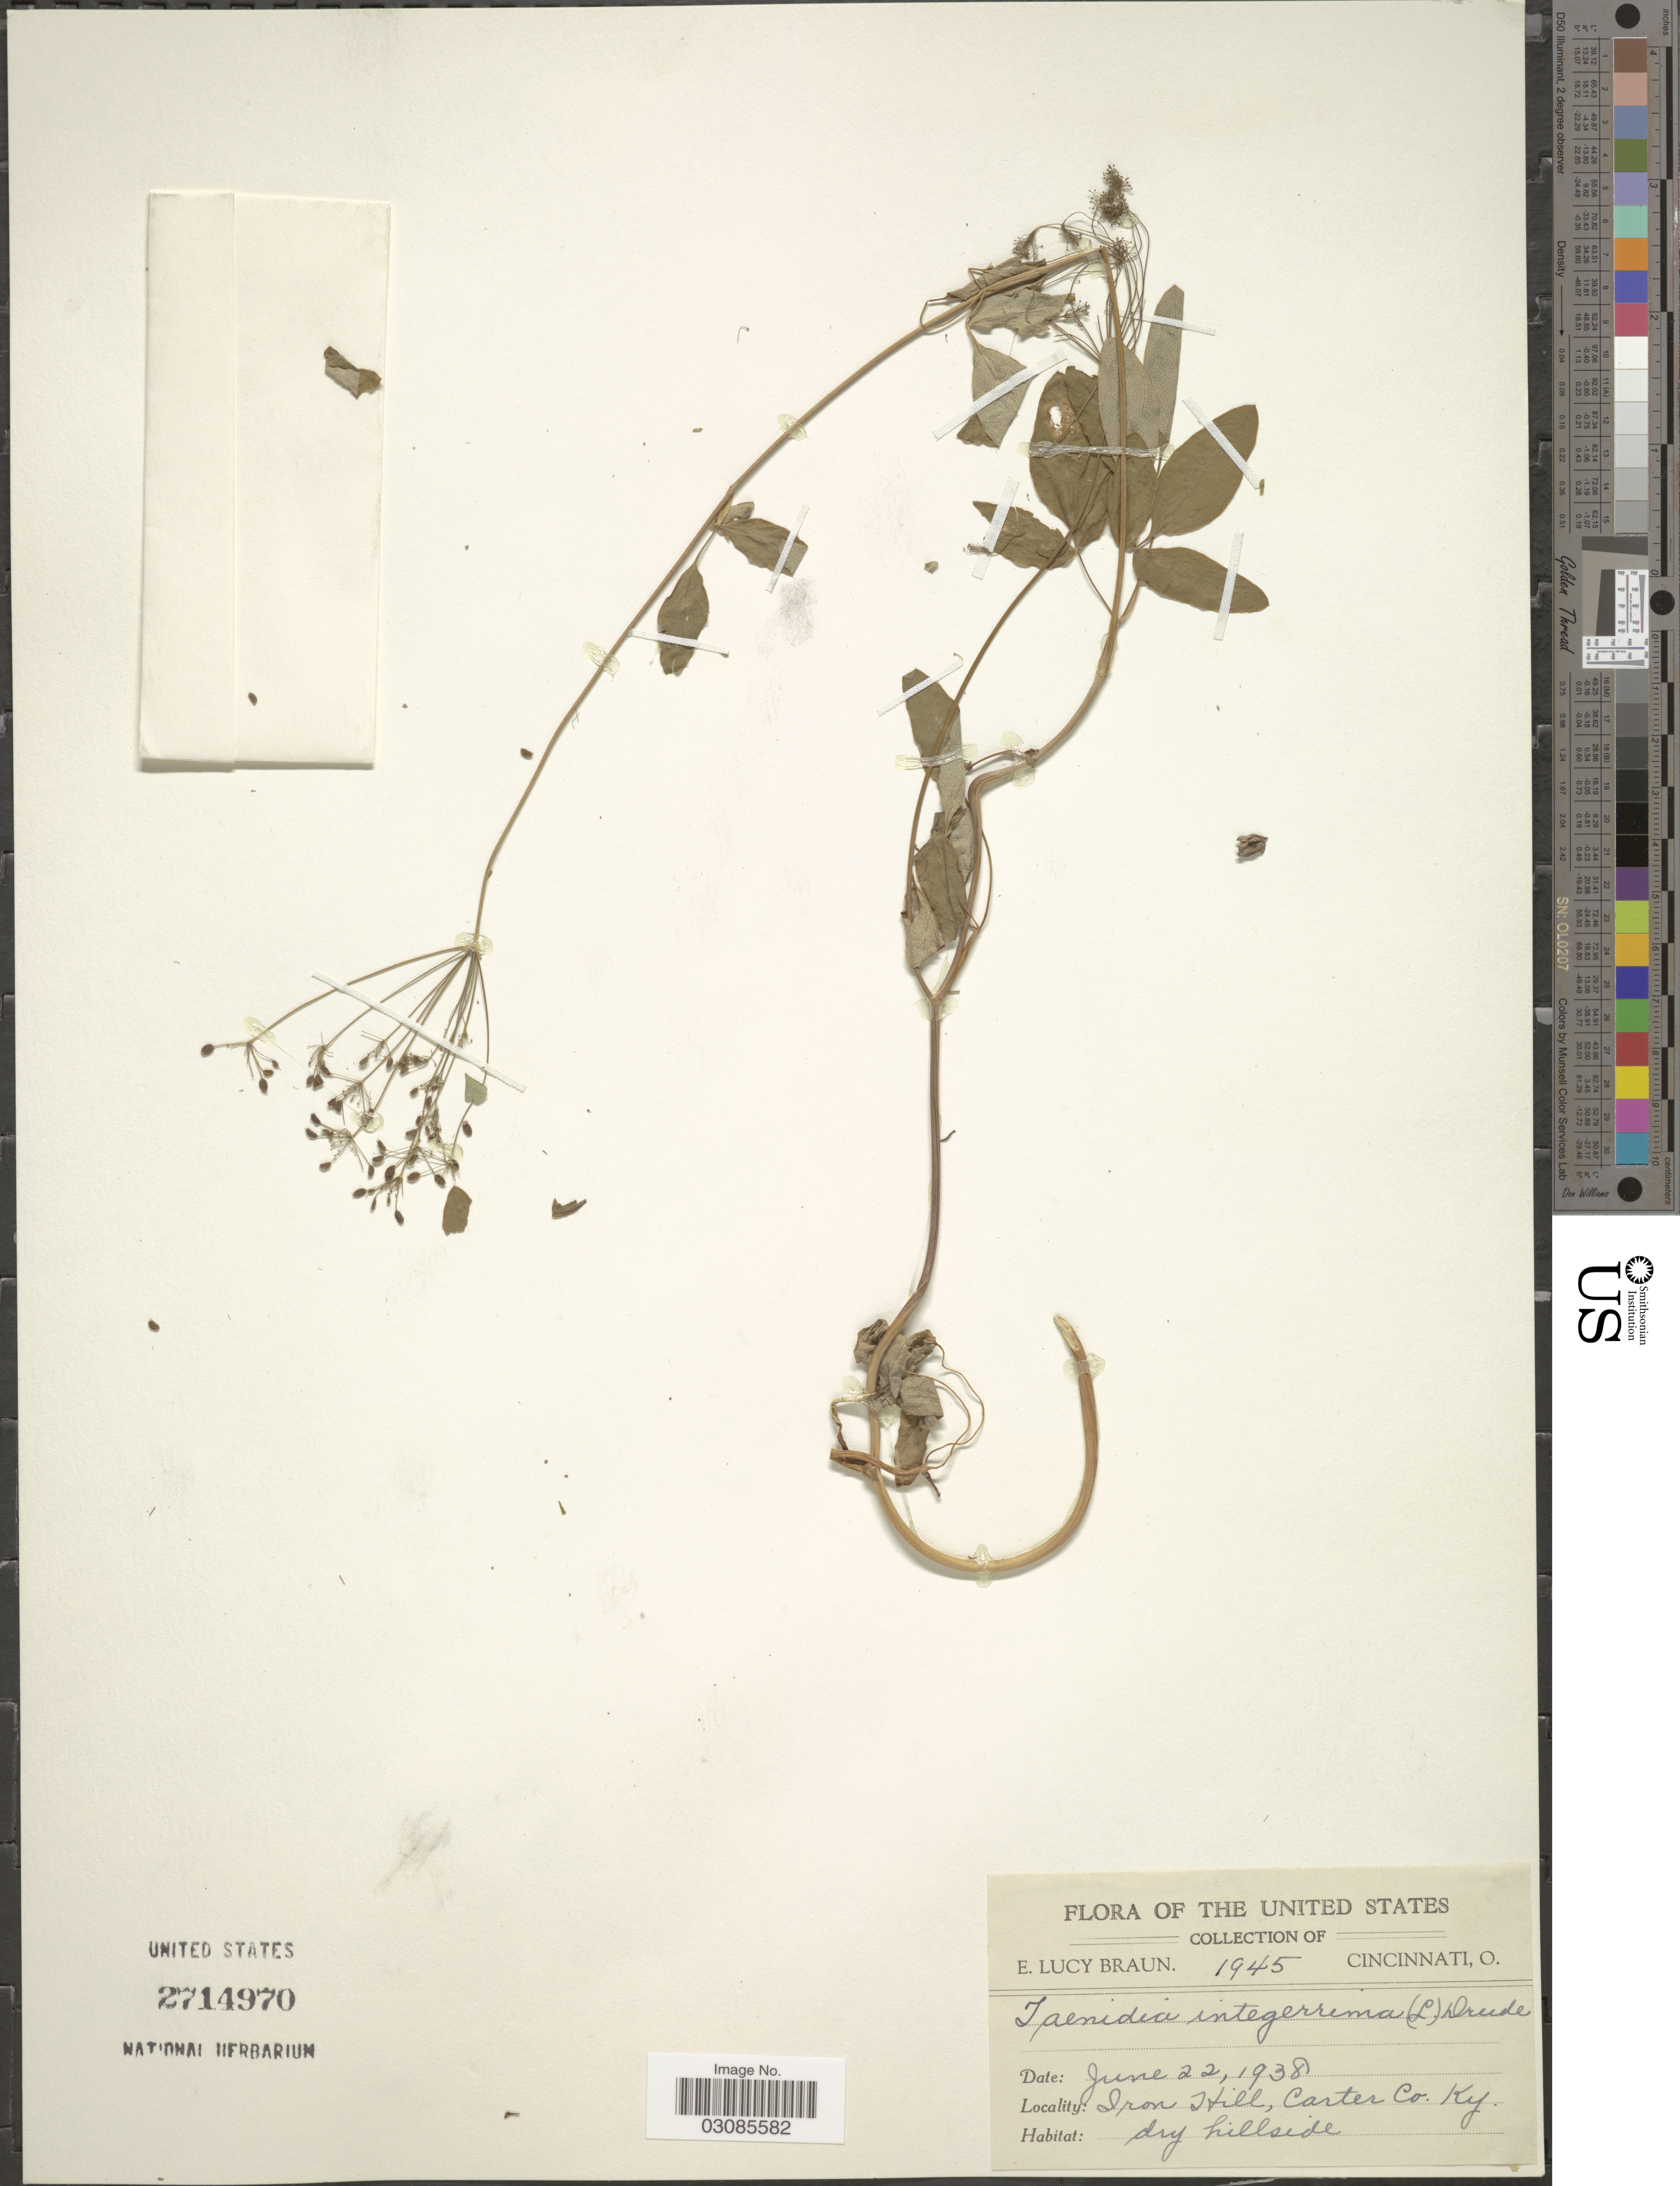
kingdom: Plantae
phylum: Tracheophyta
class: Magnoliopsida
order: Apiales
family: Apiaceae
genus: Taenidia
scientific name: Taenidia integerrima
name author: (L.) Drude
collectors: E. L. Braun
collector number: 1945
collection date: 1938-06-22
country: United States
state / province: Kentucky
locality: Iron Hill, Carter Co. Ky.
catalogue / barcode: US 2714970